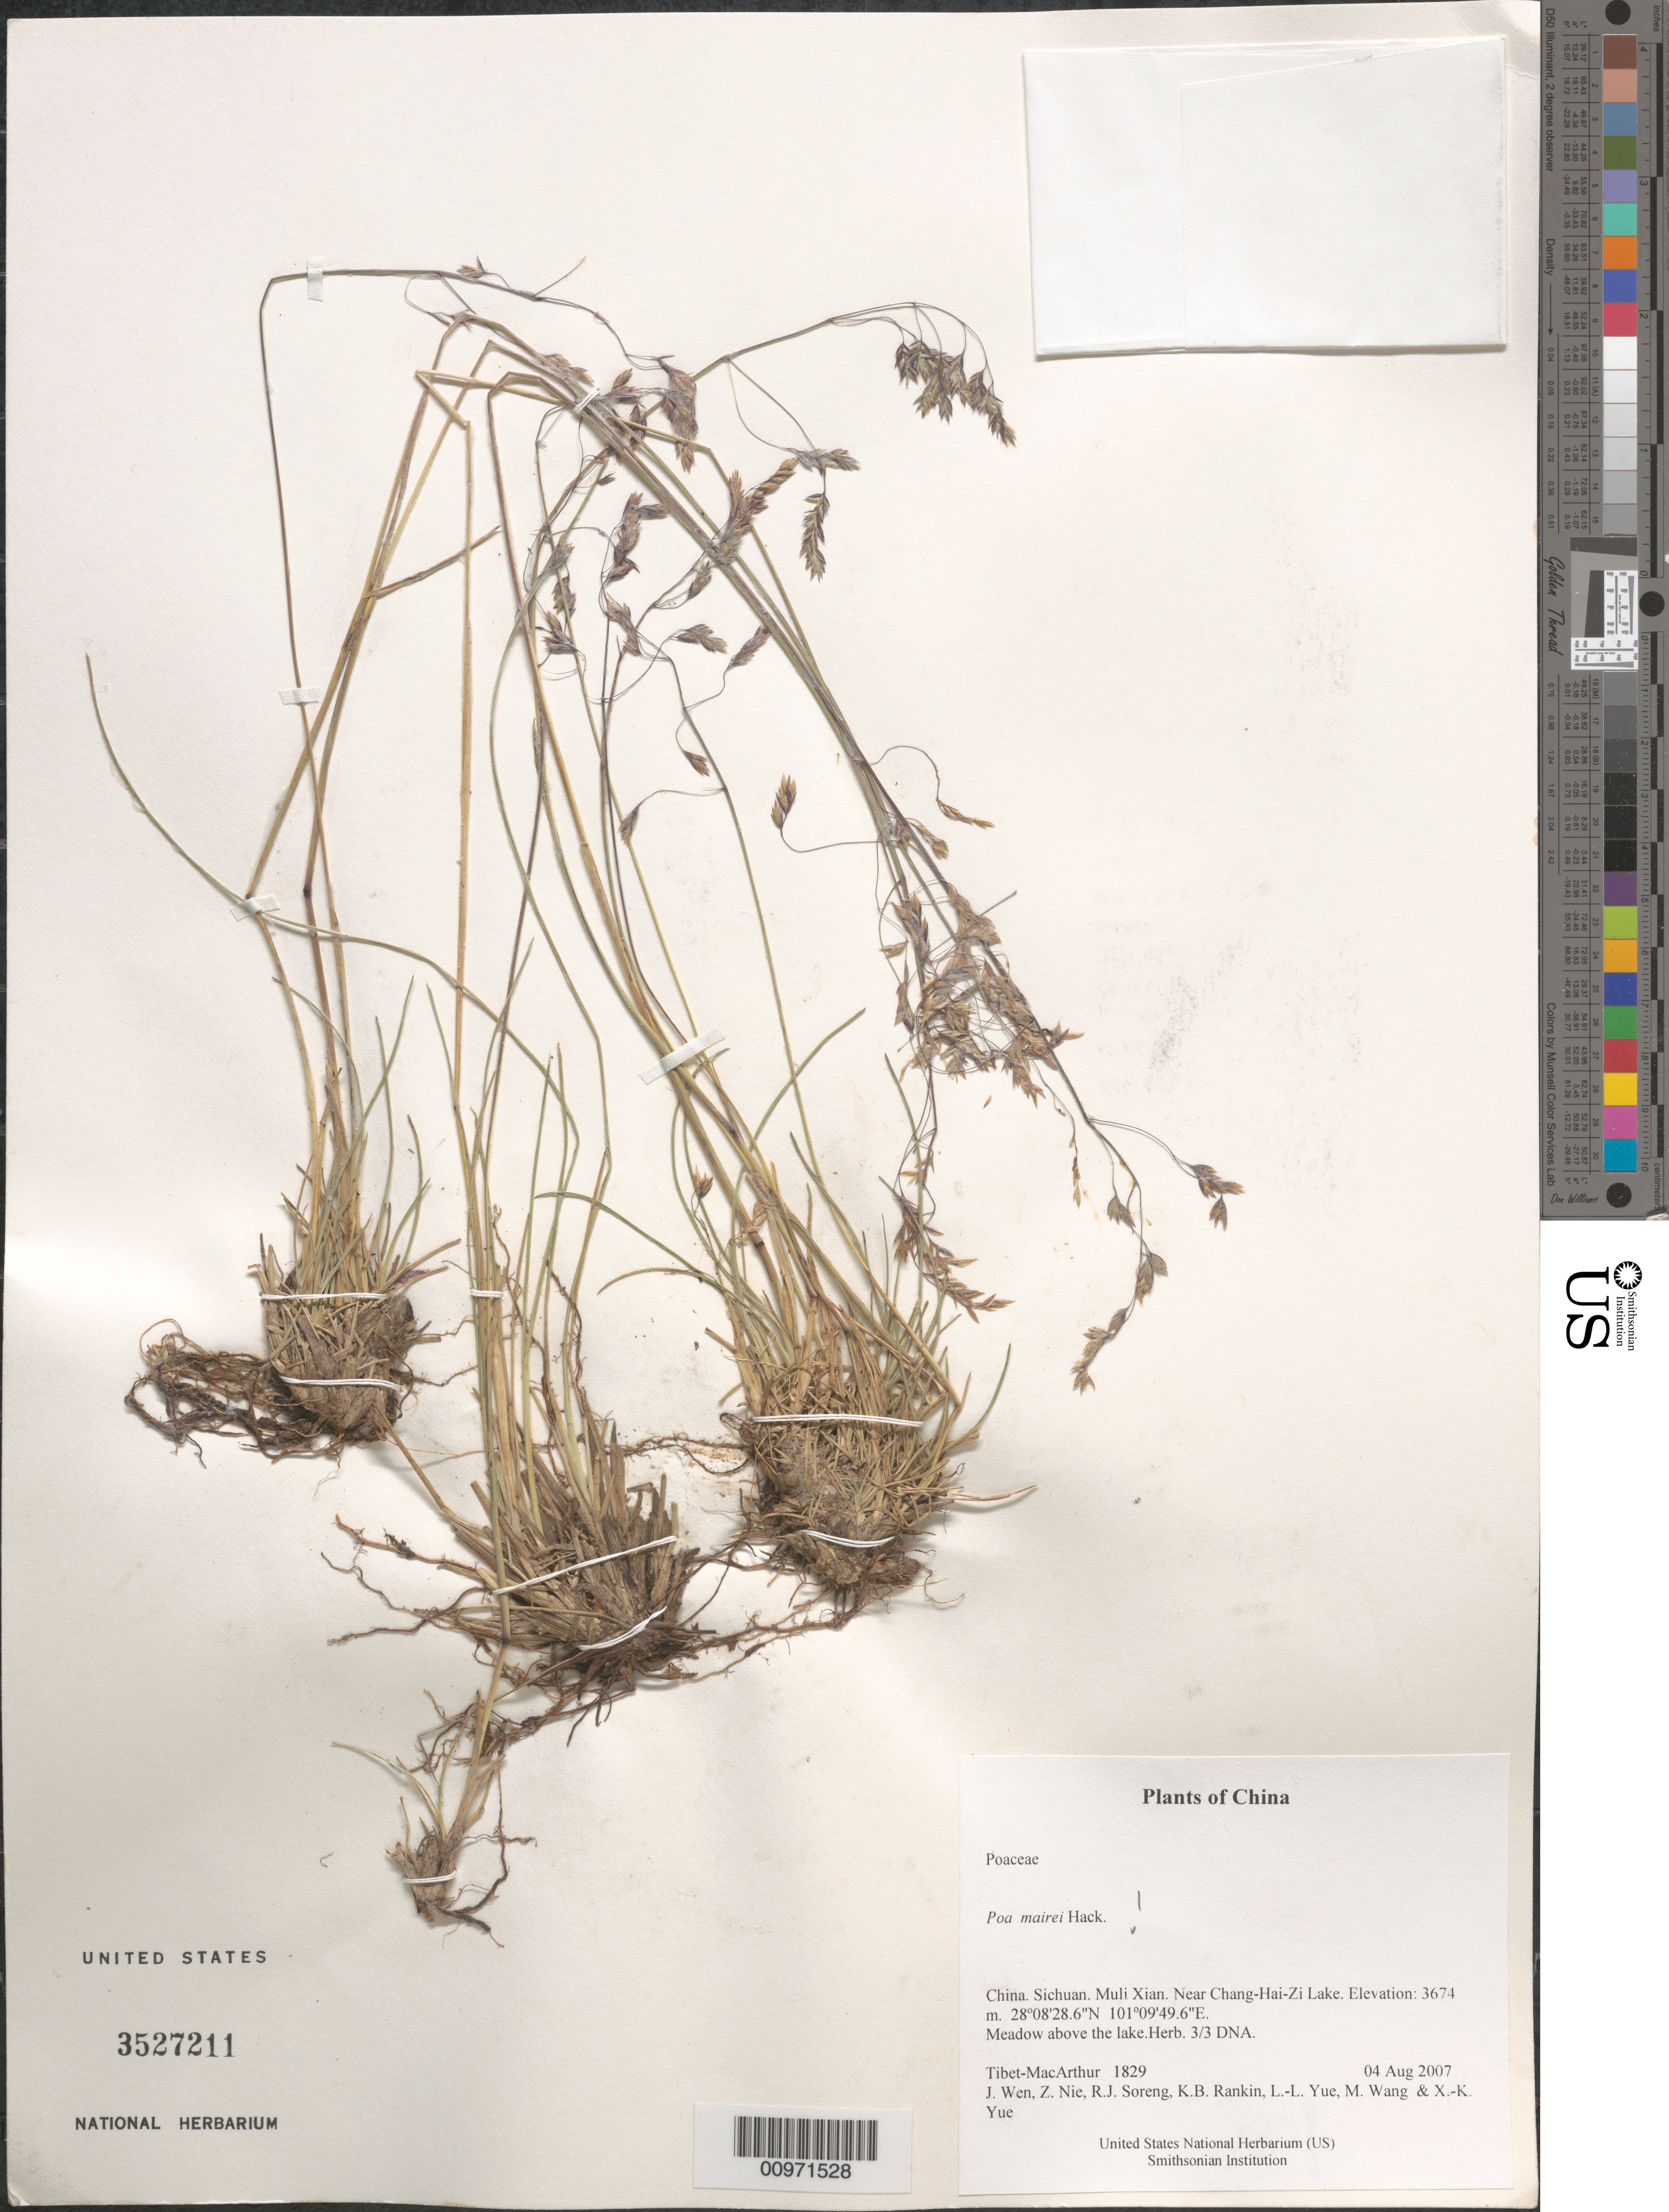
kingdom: Plantae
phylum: Tracheophyta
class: Liliopsida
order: Poales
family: Poaceae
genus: Poa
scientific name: Poa mairei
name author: Hack.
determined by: Soreng, Robert J., Research Associate (BOT), Smithsonian Institution - National Museum of Natural History (UNITED STATES)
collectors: Tibet-MacArthur, J. Wen, Z. Nie, R. J. Soreng, K. Rankin, L. Yue, M. Wang & X. Yue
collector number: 1829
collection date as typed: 04 Aug 2007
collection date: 2007-08-04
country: China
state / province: Sichuan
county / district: Muli Xian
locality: Near Chang-Hai-Zi Lake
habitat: Meadow above the lake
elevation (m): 3674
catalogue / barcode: US 3527211